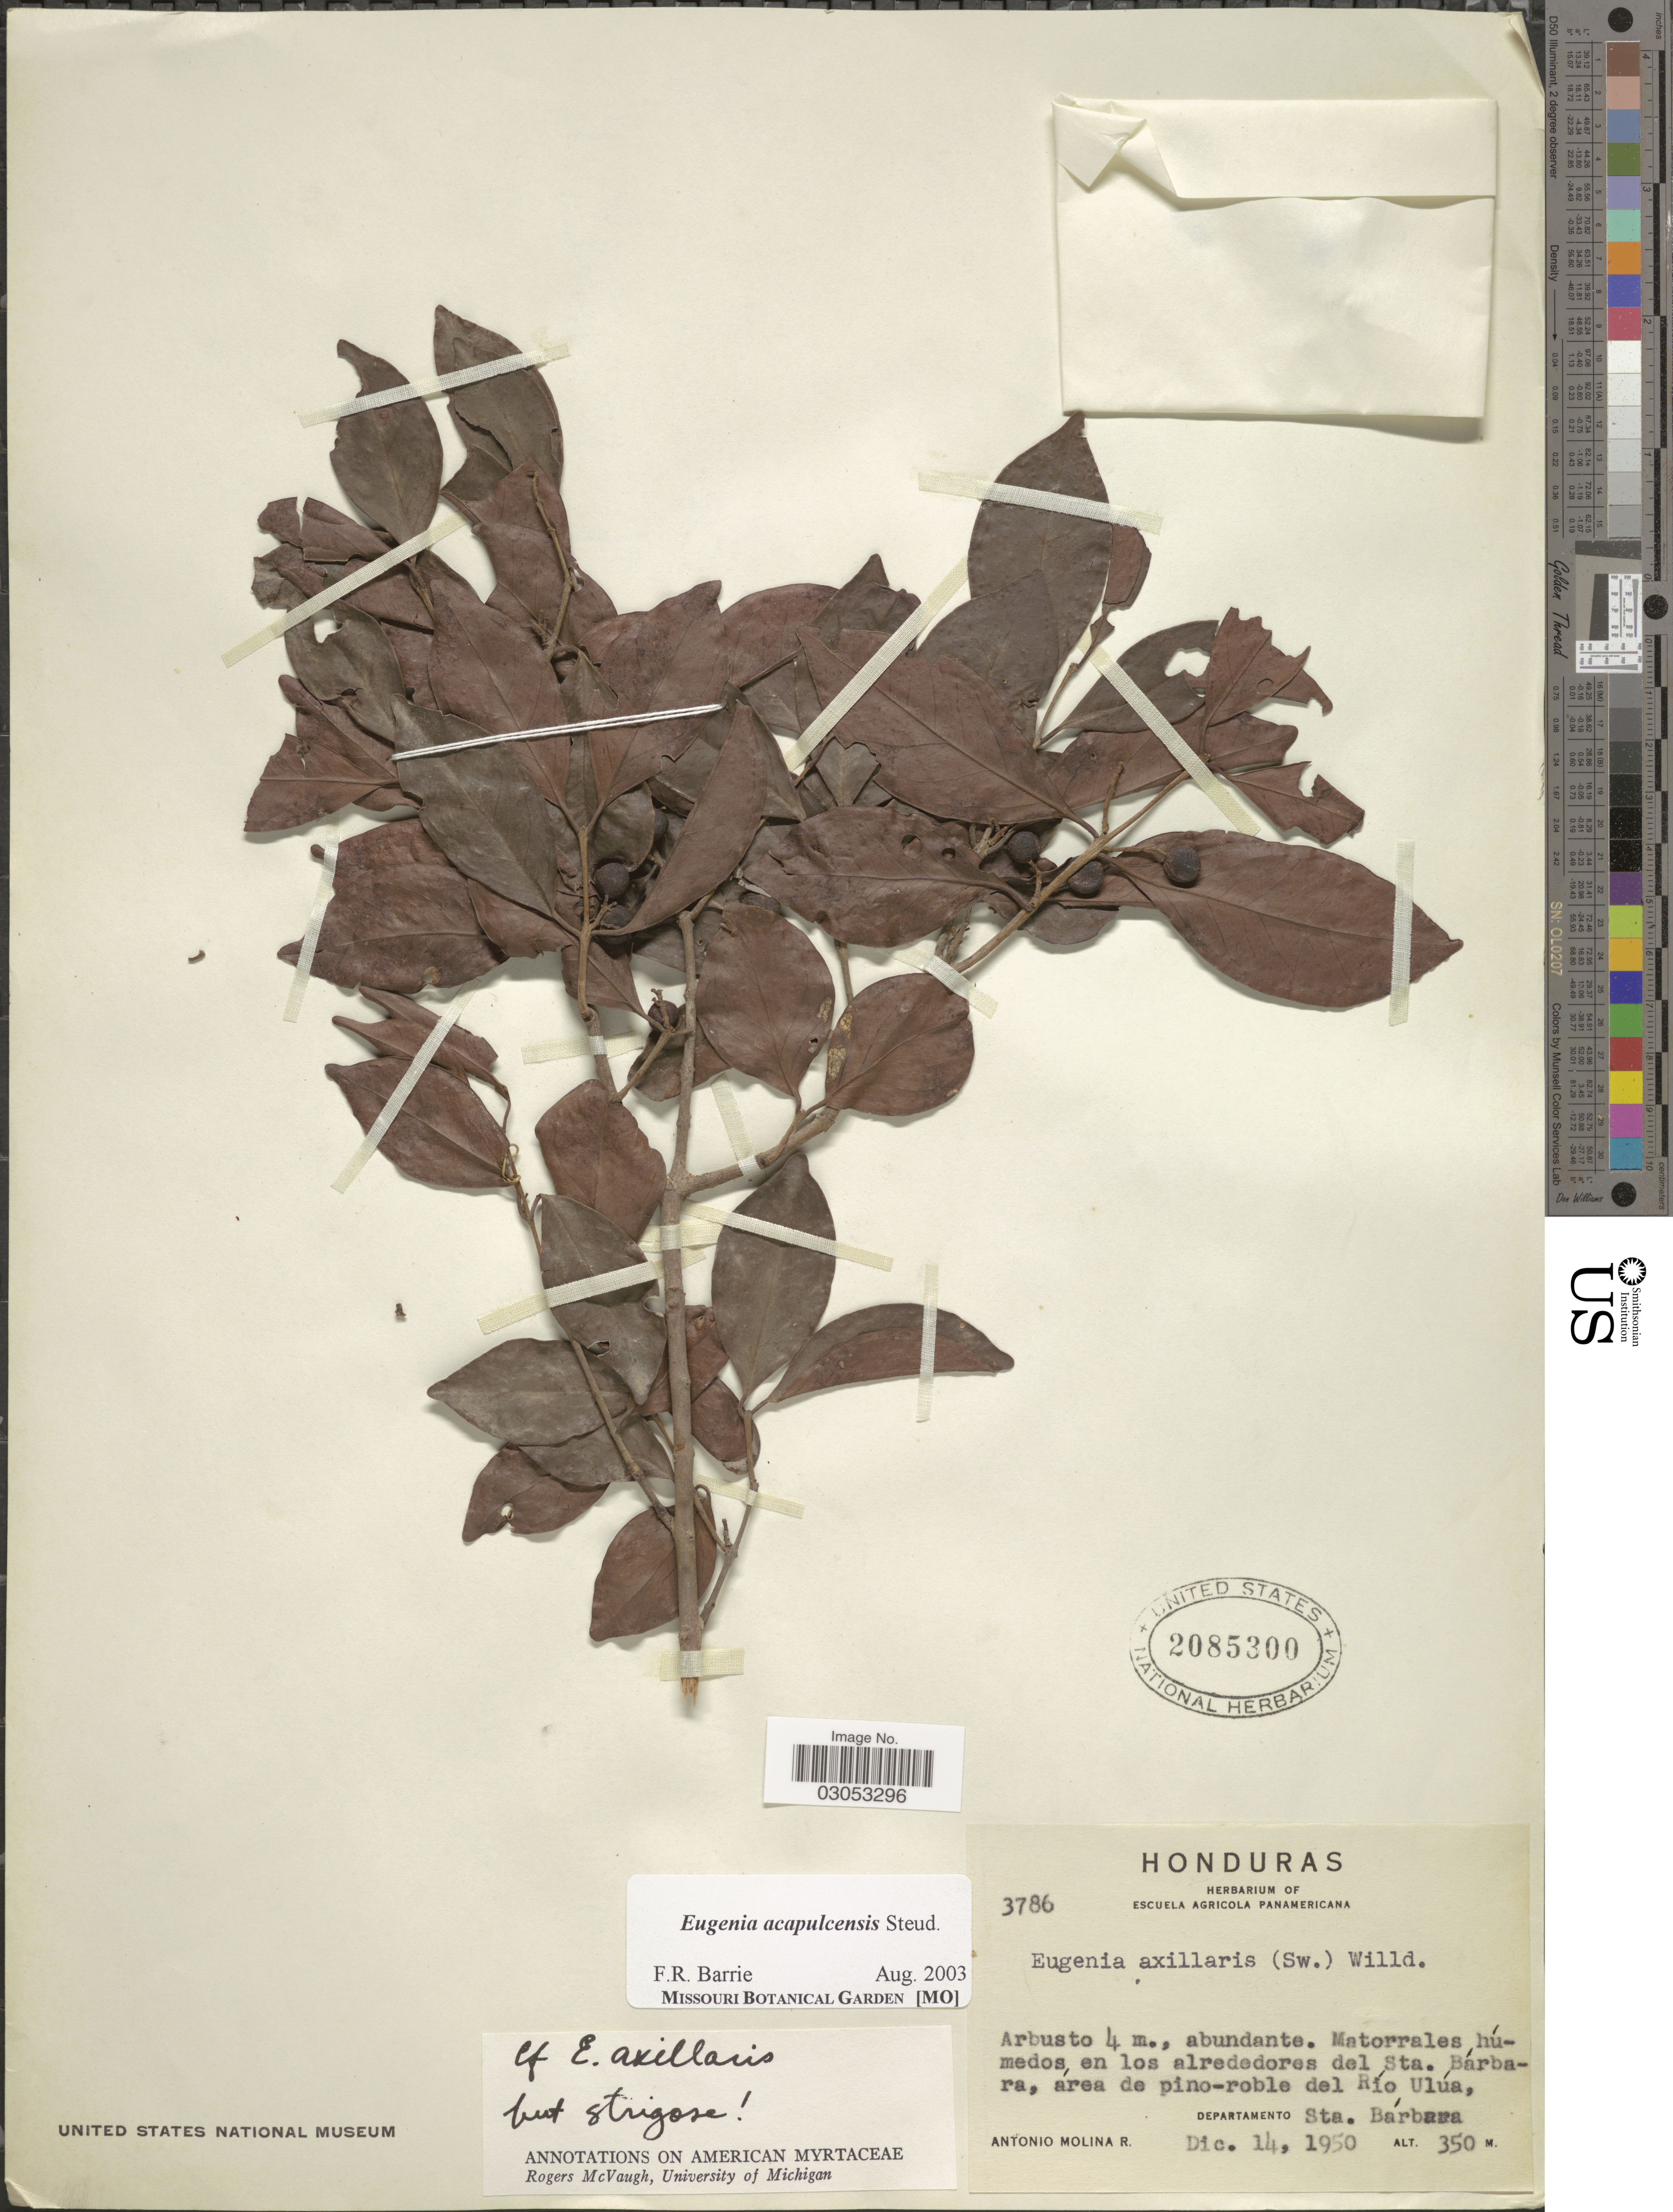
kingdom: Plantae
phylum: Tracheophyta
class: Magnoliopsida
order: Myrtales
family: Myrtaceae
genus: Eugenia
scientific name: Eugenia acapulcensis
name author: Steud.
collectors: A. Molina R.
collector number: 3786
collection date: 1950-12-14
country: Honduras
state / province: Santa Bárbara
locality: Matorrales húmedos, en los alrededores del Sta. Barbara, area de pino-roble del Río Ulua, Departamento Sta. Barbara.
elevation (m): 350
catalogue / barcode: US 2085300